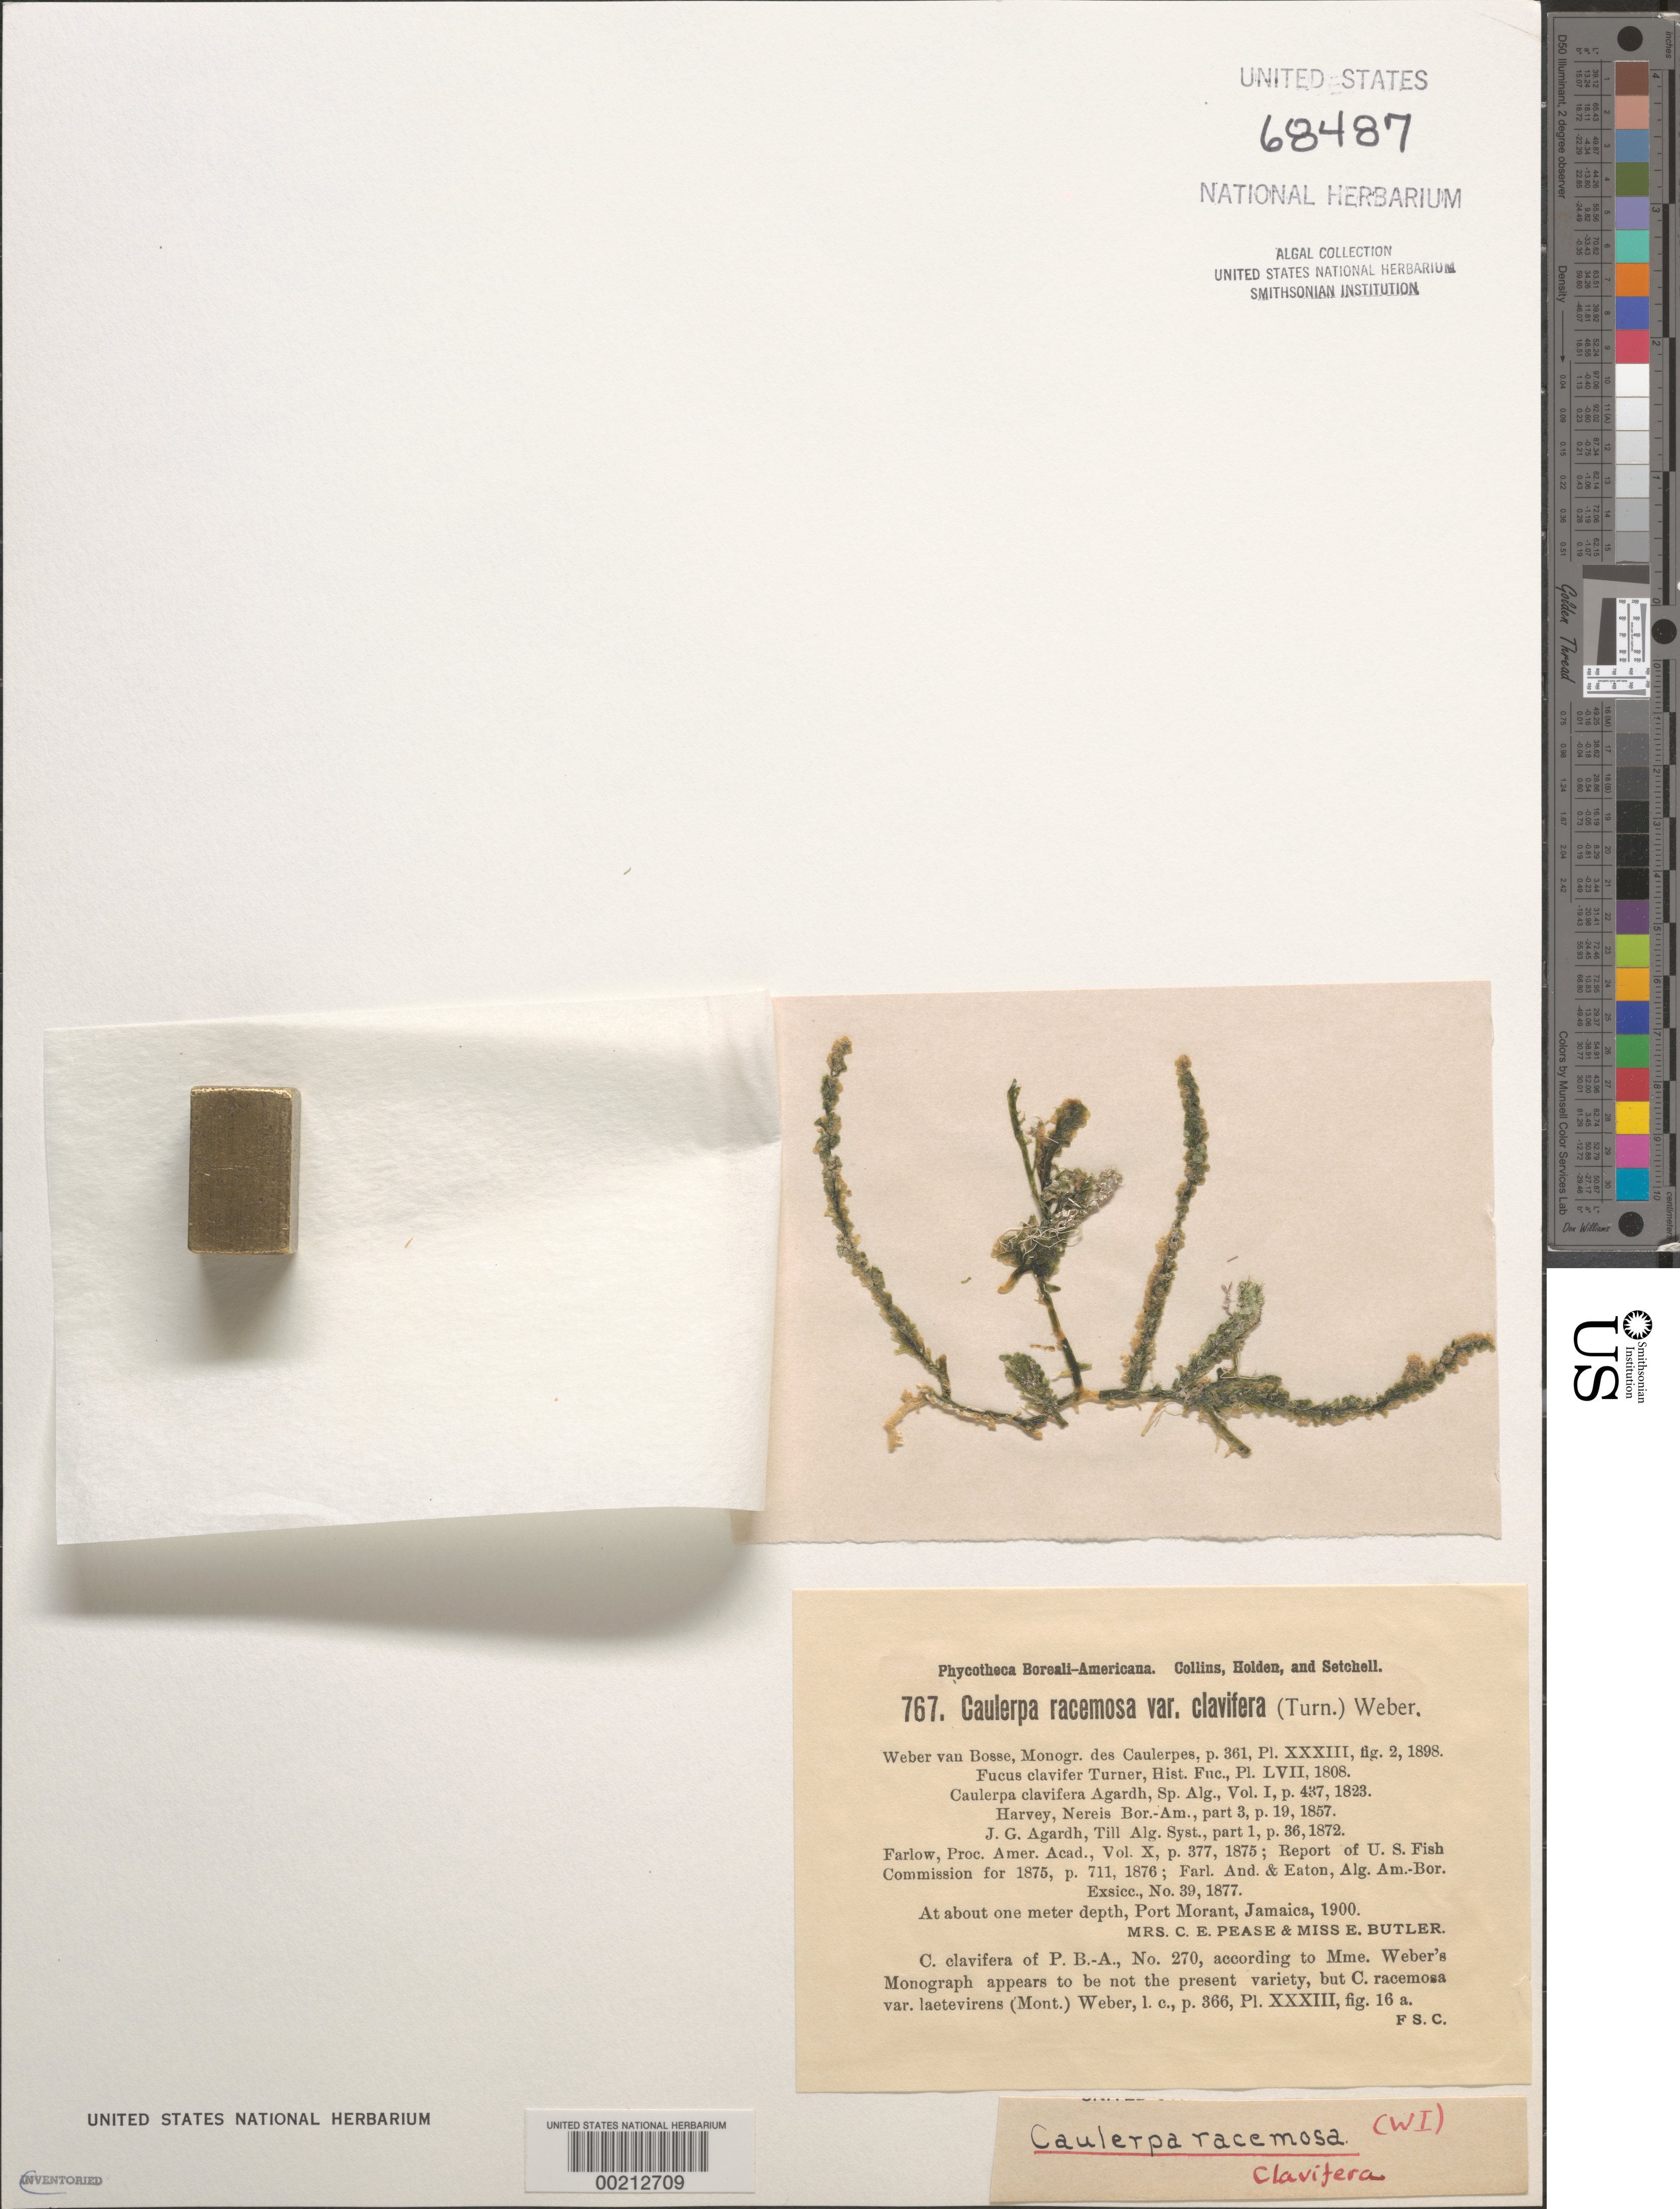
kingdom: Plantae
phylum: Chlorophyta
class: Ulvophyceae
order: Bryopsidales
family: Caulerpaceae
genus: Caulerpa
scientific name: Caulerpa racemosa var. clavifera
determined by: Collins, Frank S.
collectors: C. Pease & E. Butler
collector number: PB-A 767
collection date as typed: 1900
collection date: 1900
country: Jamaica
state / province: Saint Thomas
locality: Port Morant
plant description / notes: Collins, Holden & Setchell, Phycotheca Boreali-Americana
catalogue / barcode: US 68487